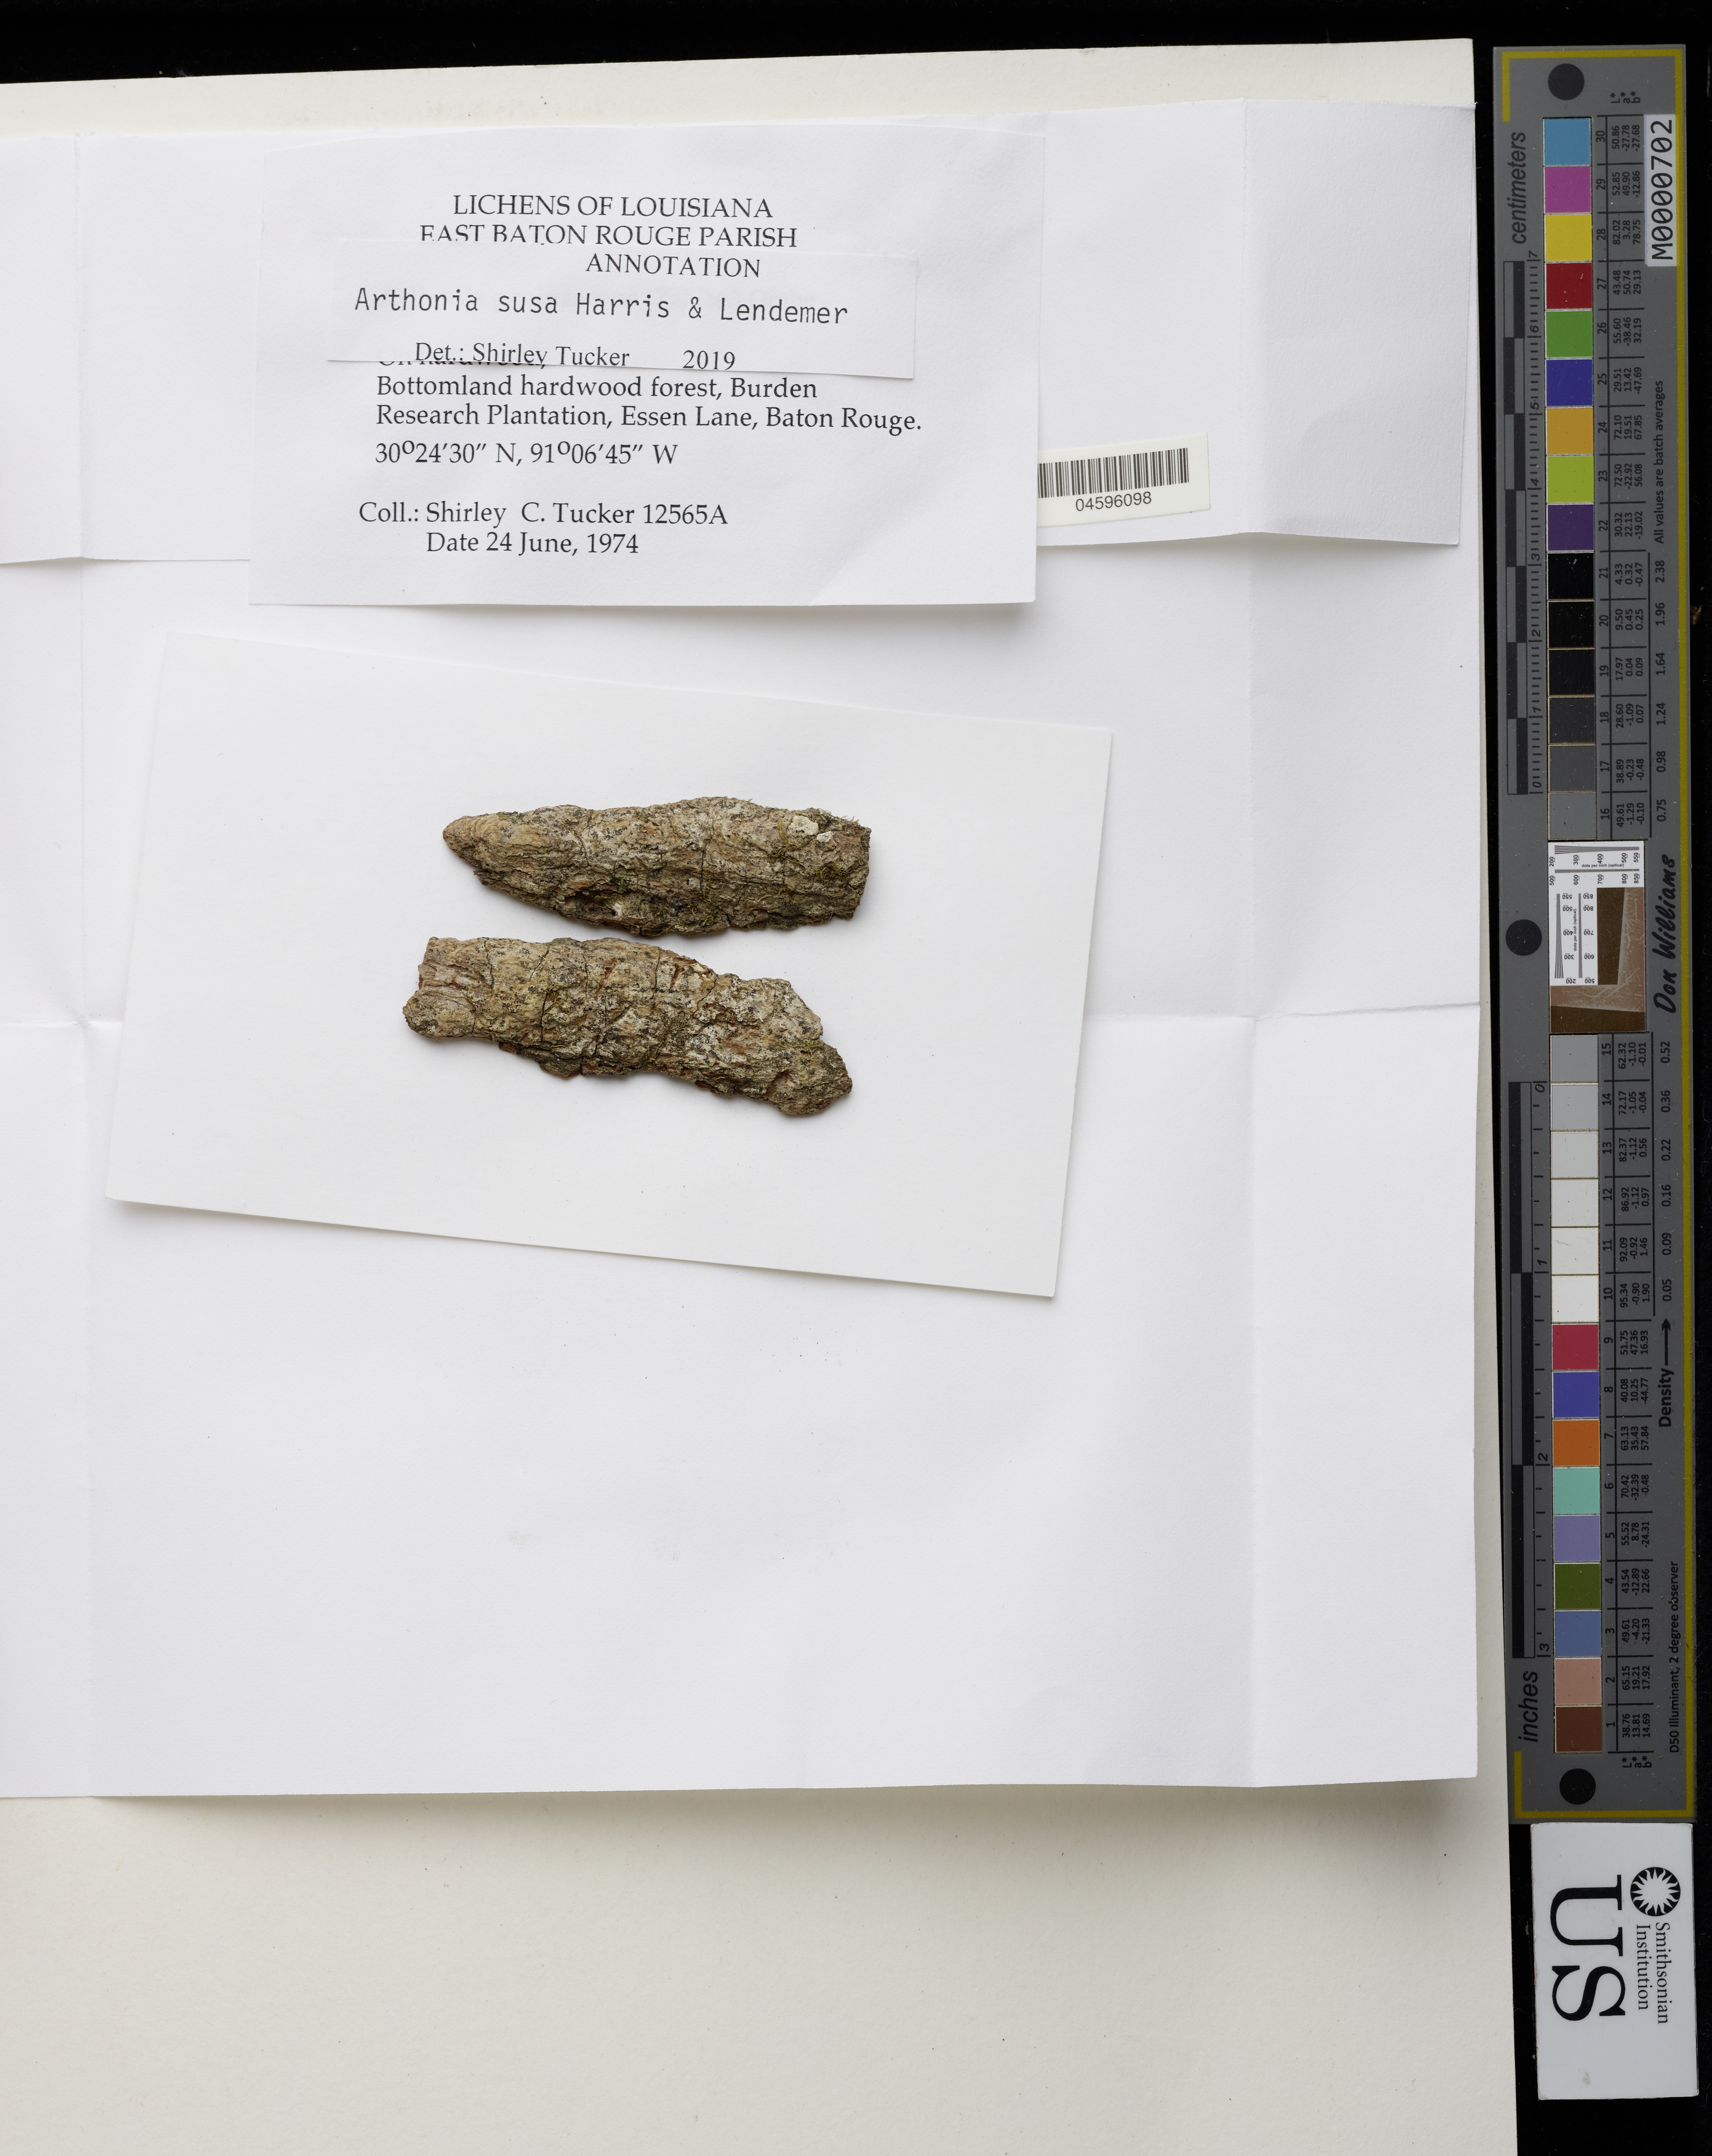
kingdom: Fungi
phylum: Ascomycota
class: Arthoniomycetes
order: Arthoniales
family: Arthoniaceae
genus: Arthonia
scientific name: Arthonia susa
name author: Harris & Lendemer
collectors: S. Tucker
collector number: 12565A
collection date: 1974-06-24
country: United States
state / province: Louisiana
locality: East Baton Rouge Parish Annotation. ! Bottomland hardwood forest, Burden Research Plantation, Essen Lane, Baton Rouge.